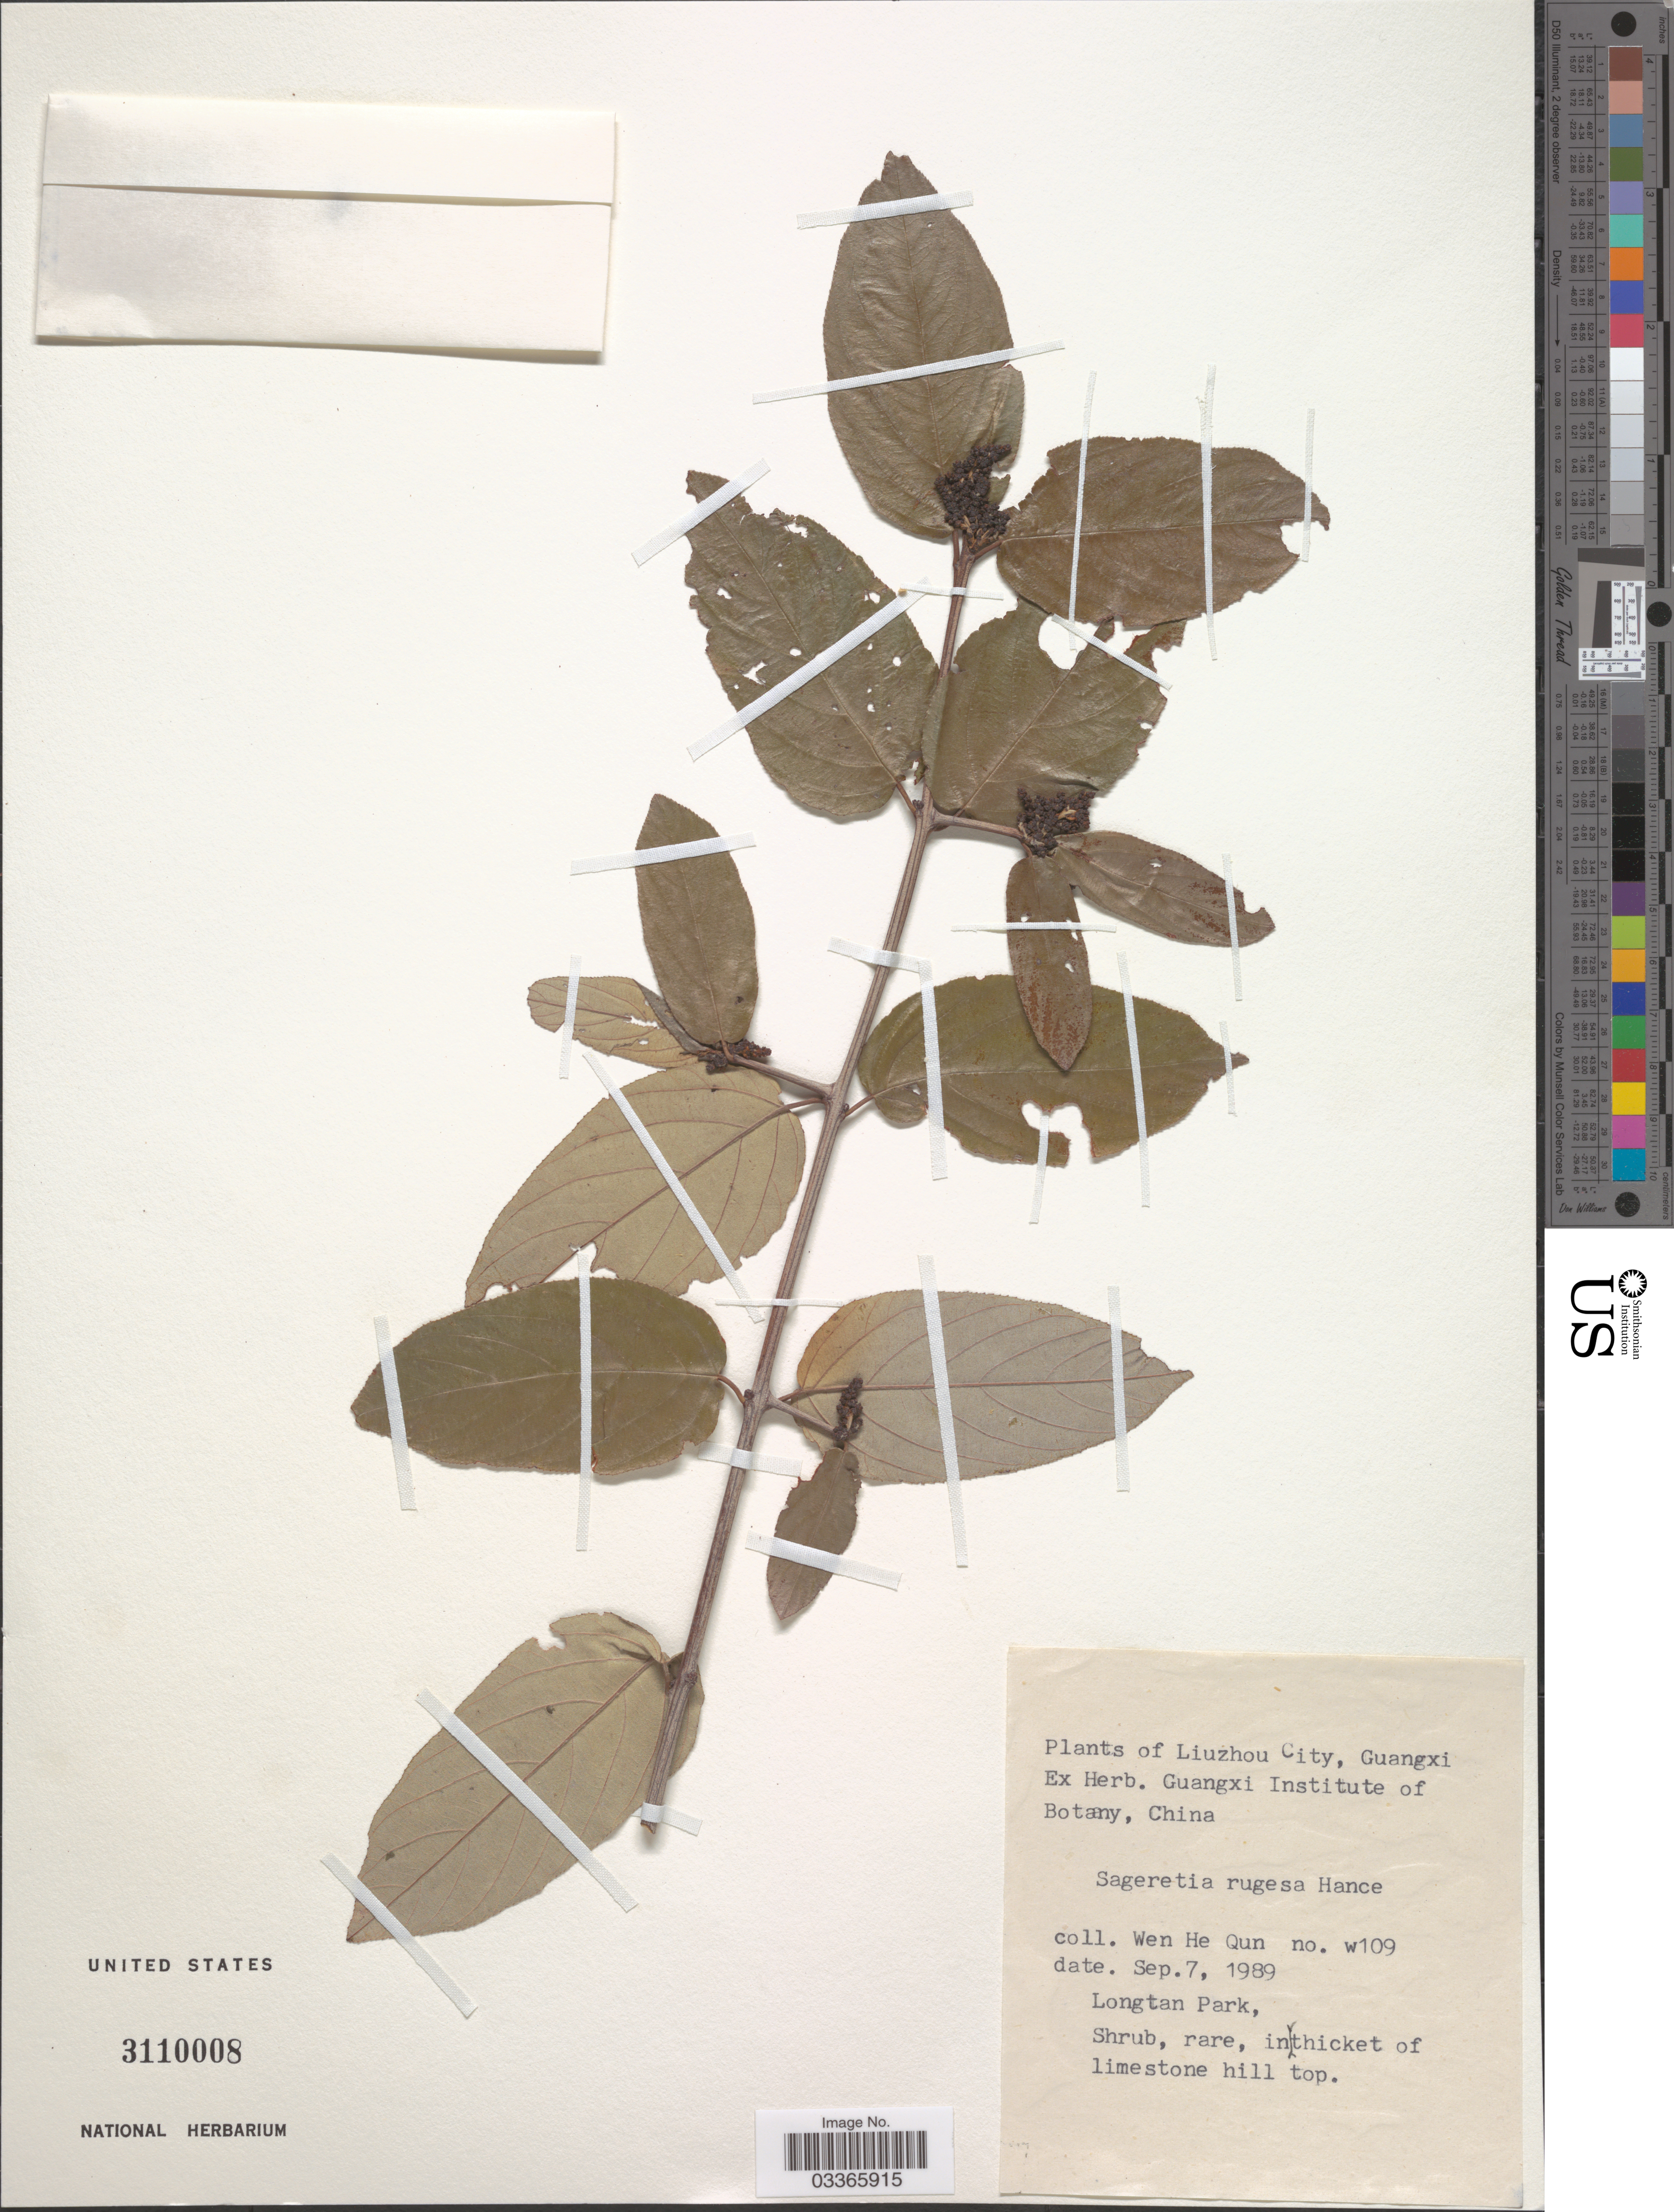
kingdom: Plantae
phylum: Tracheophyta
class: Magnoliopsida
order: Rosales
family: Rhamnaceae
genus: Sageretia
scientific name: Sageretia rugosa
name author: Hance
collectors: H. Wen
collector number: W109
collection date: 1989-09-07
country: China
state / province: Guangxi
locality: Liuzhou City, Longtan Park.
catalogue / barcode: US 3110008